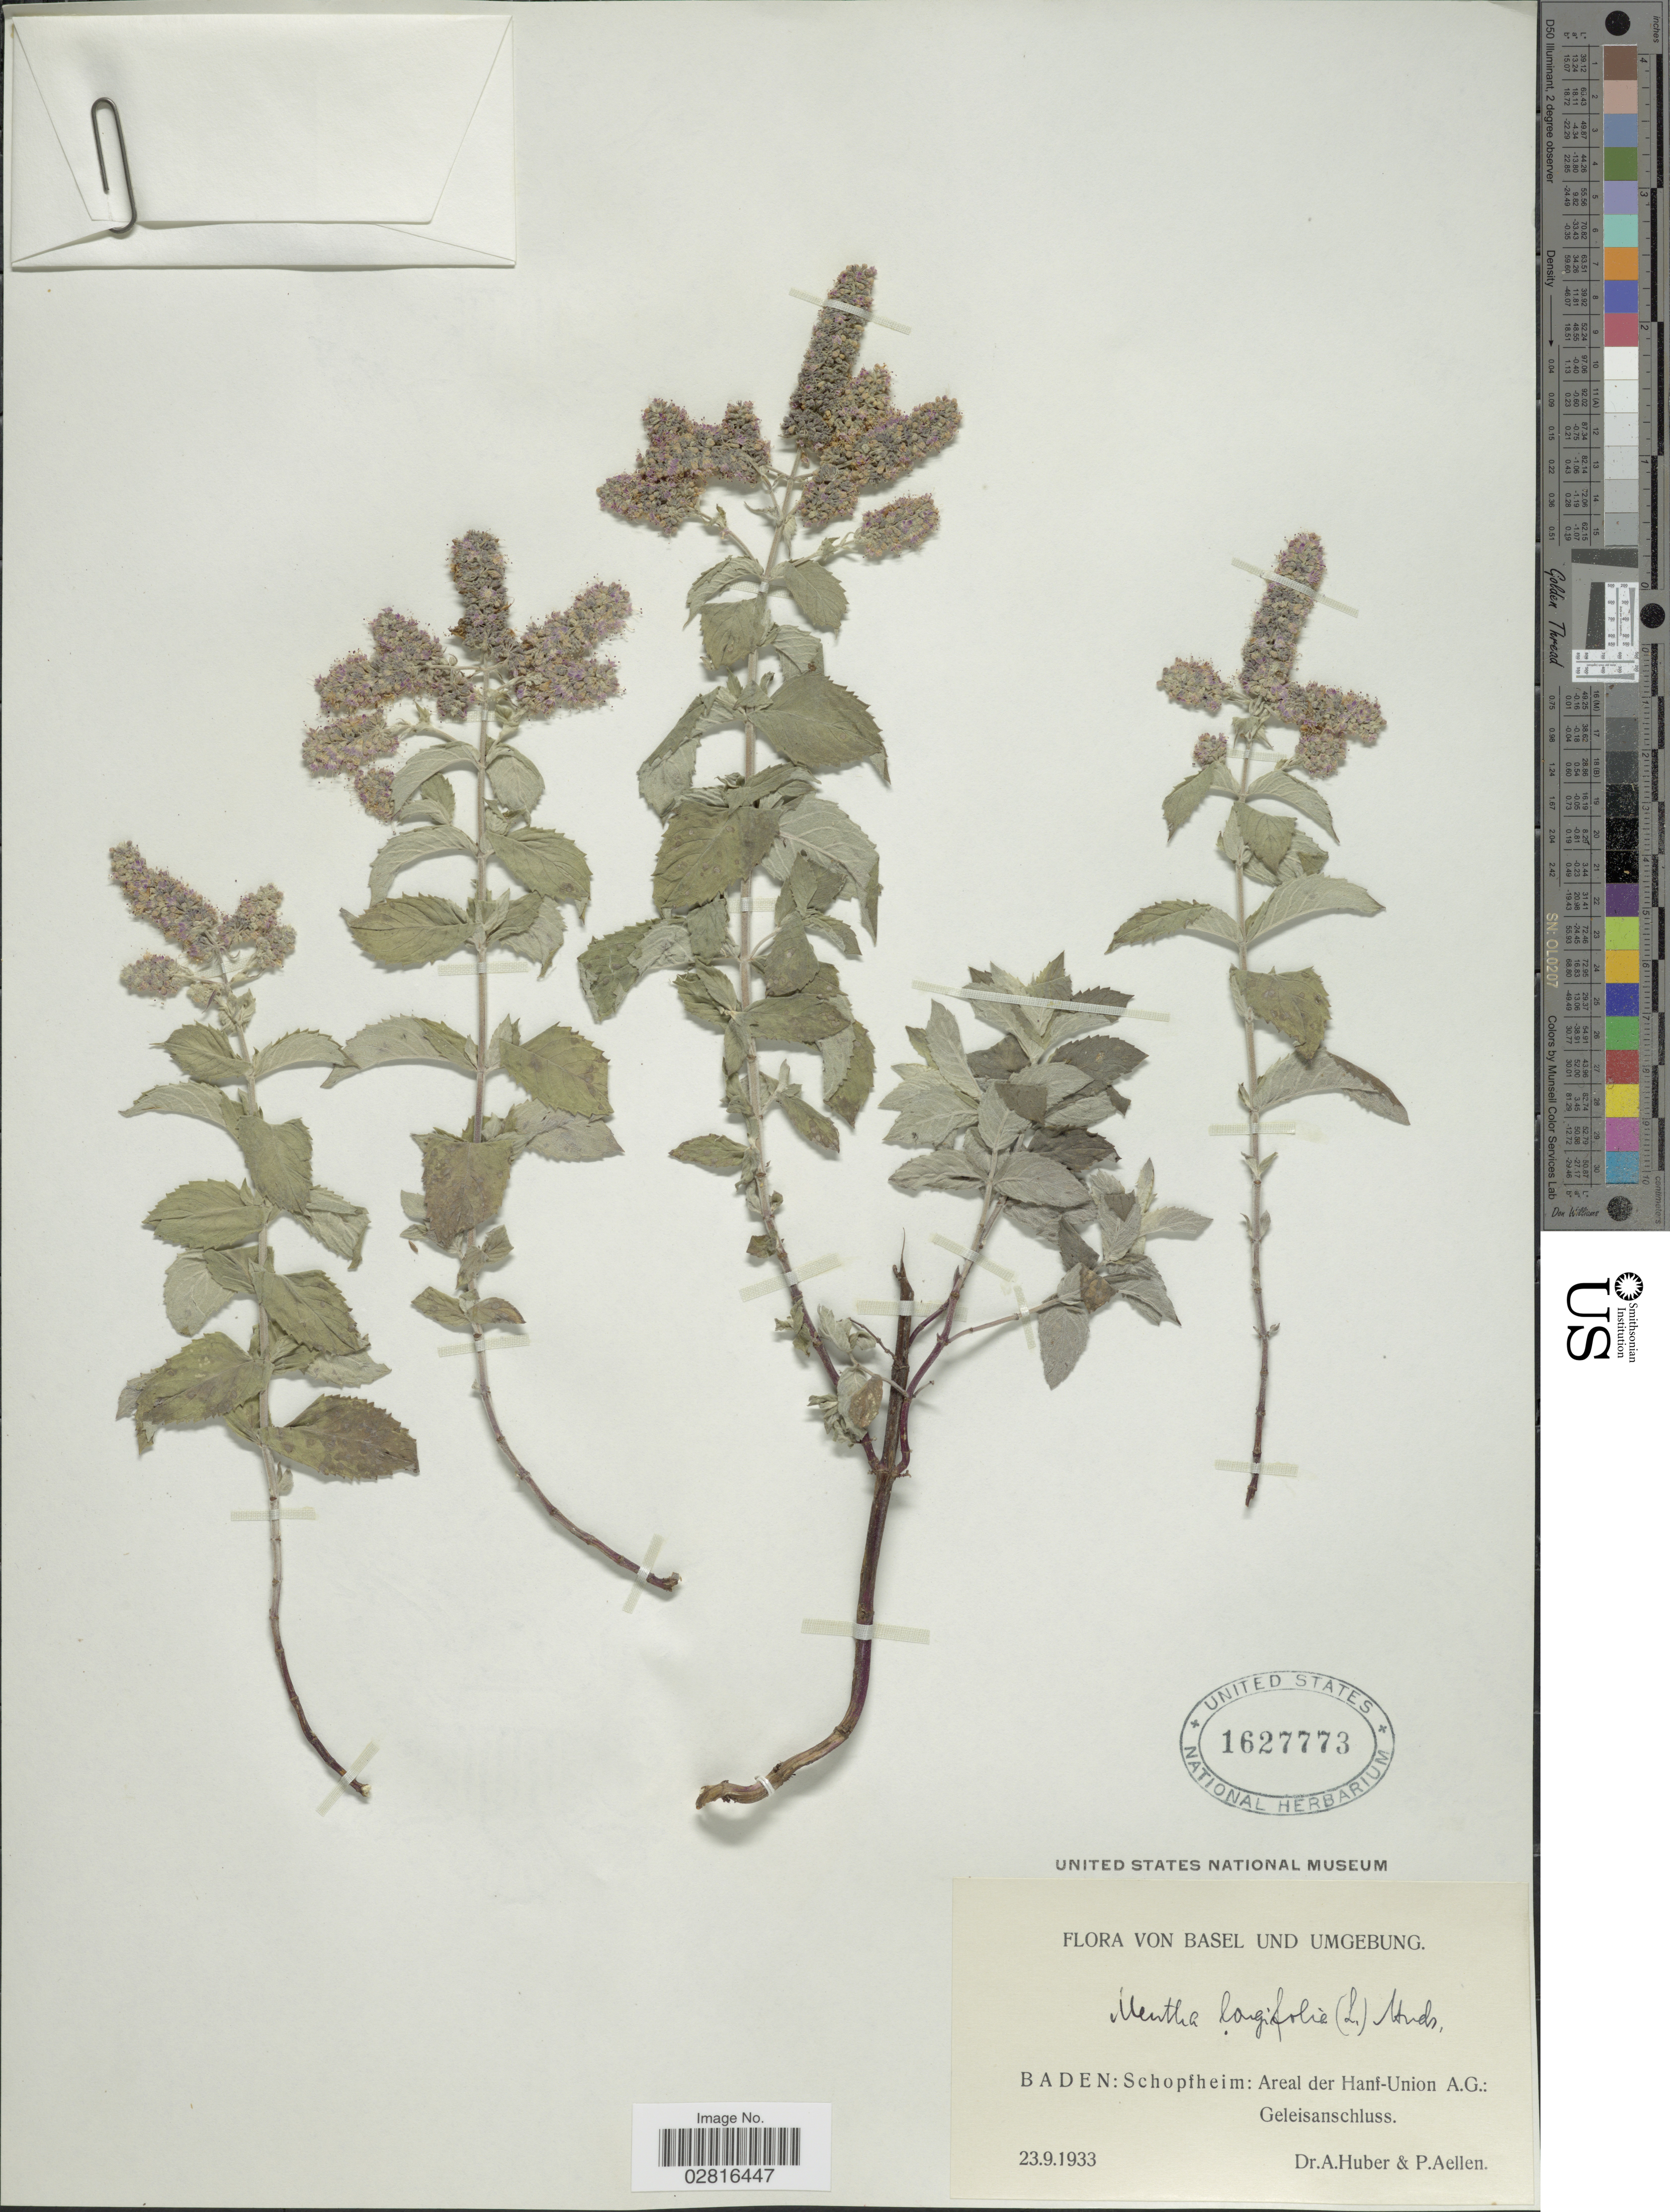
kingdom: Plantae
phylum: Tracheophyta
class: Magnoliopsida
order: Lamiales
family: Lamiaceae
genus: Mentha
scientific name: Mentha longifolia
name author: (L.) L.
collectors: A. Huber & P. Aellen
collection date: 1933-09-23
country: Germany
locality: Basel und umgebung. Baden: Schopfheim: Areal der Hanf-Union A.G.: Geleisanschluss.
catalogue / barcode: US 1627773